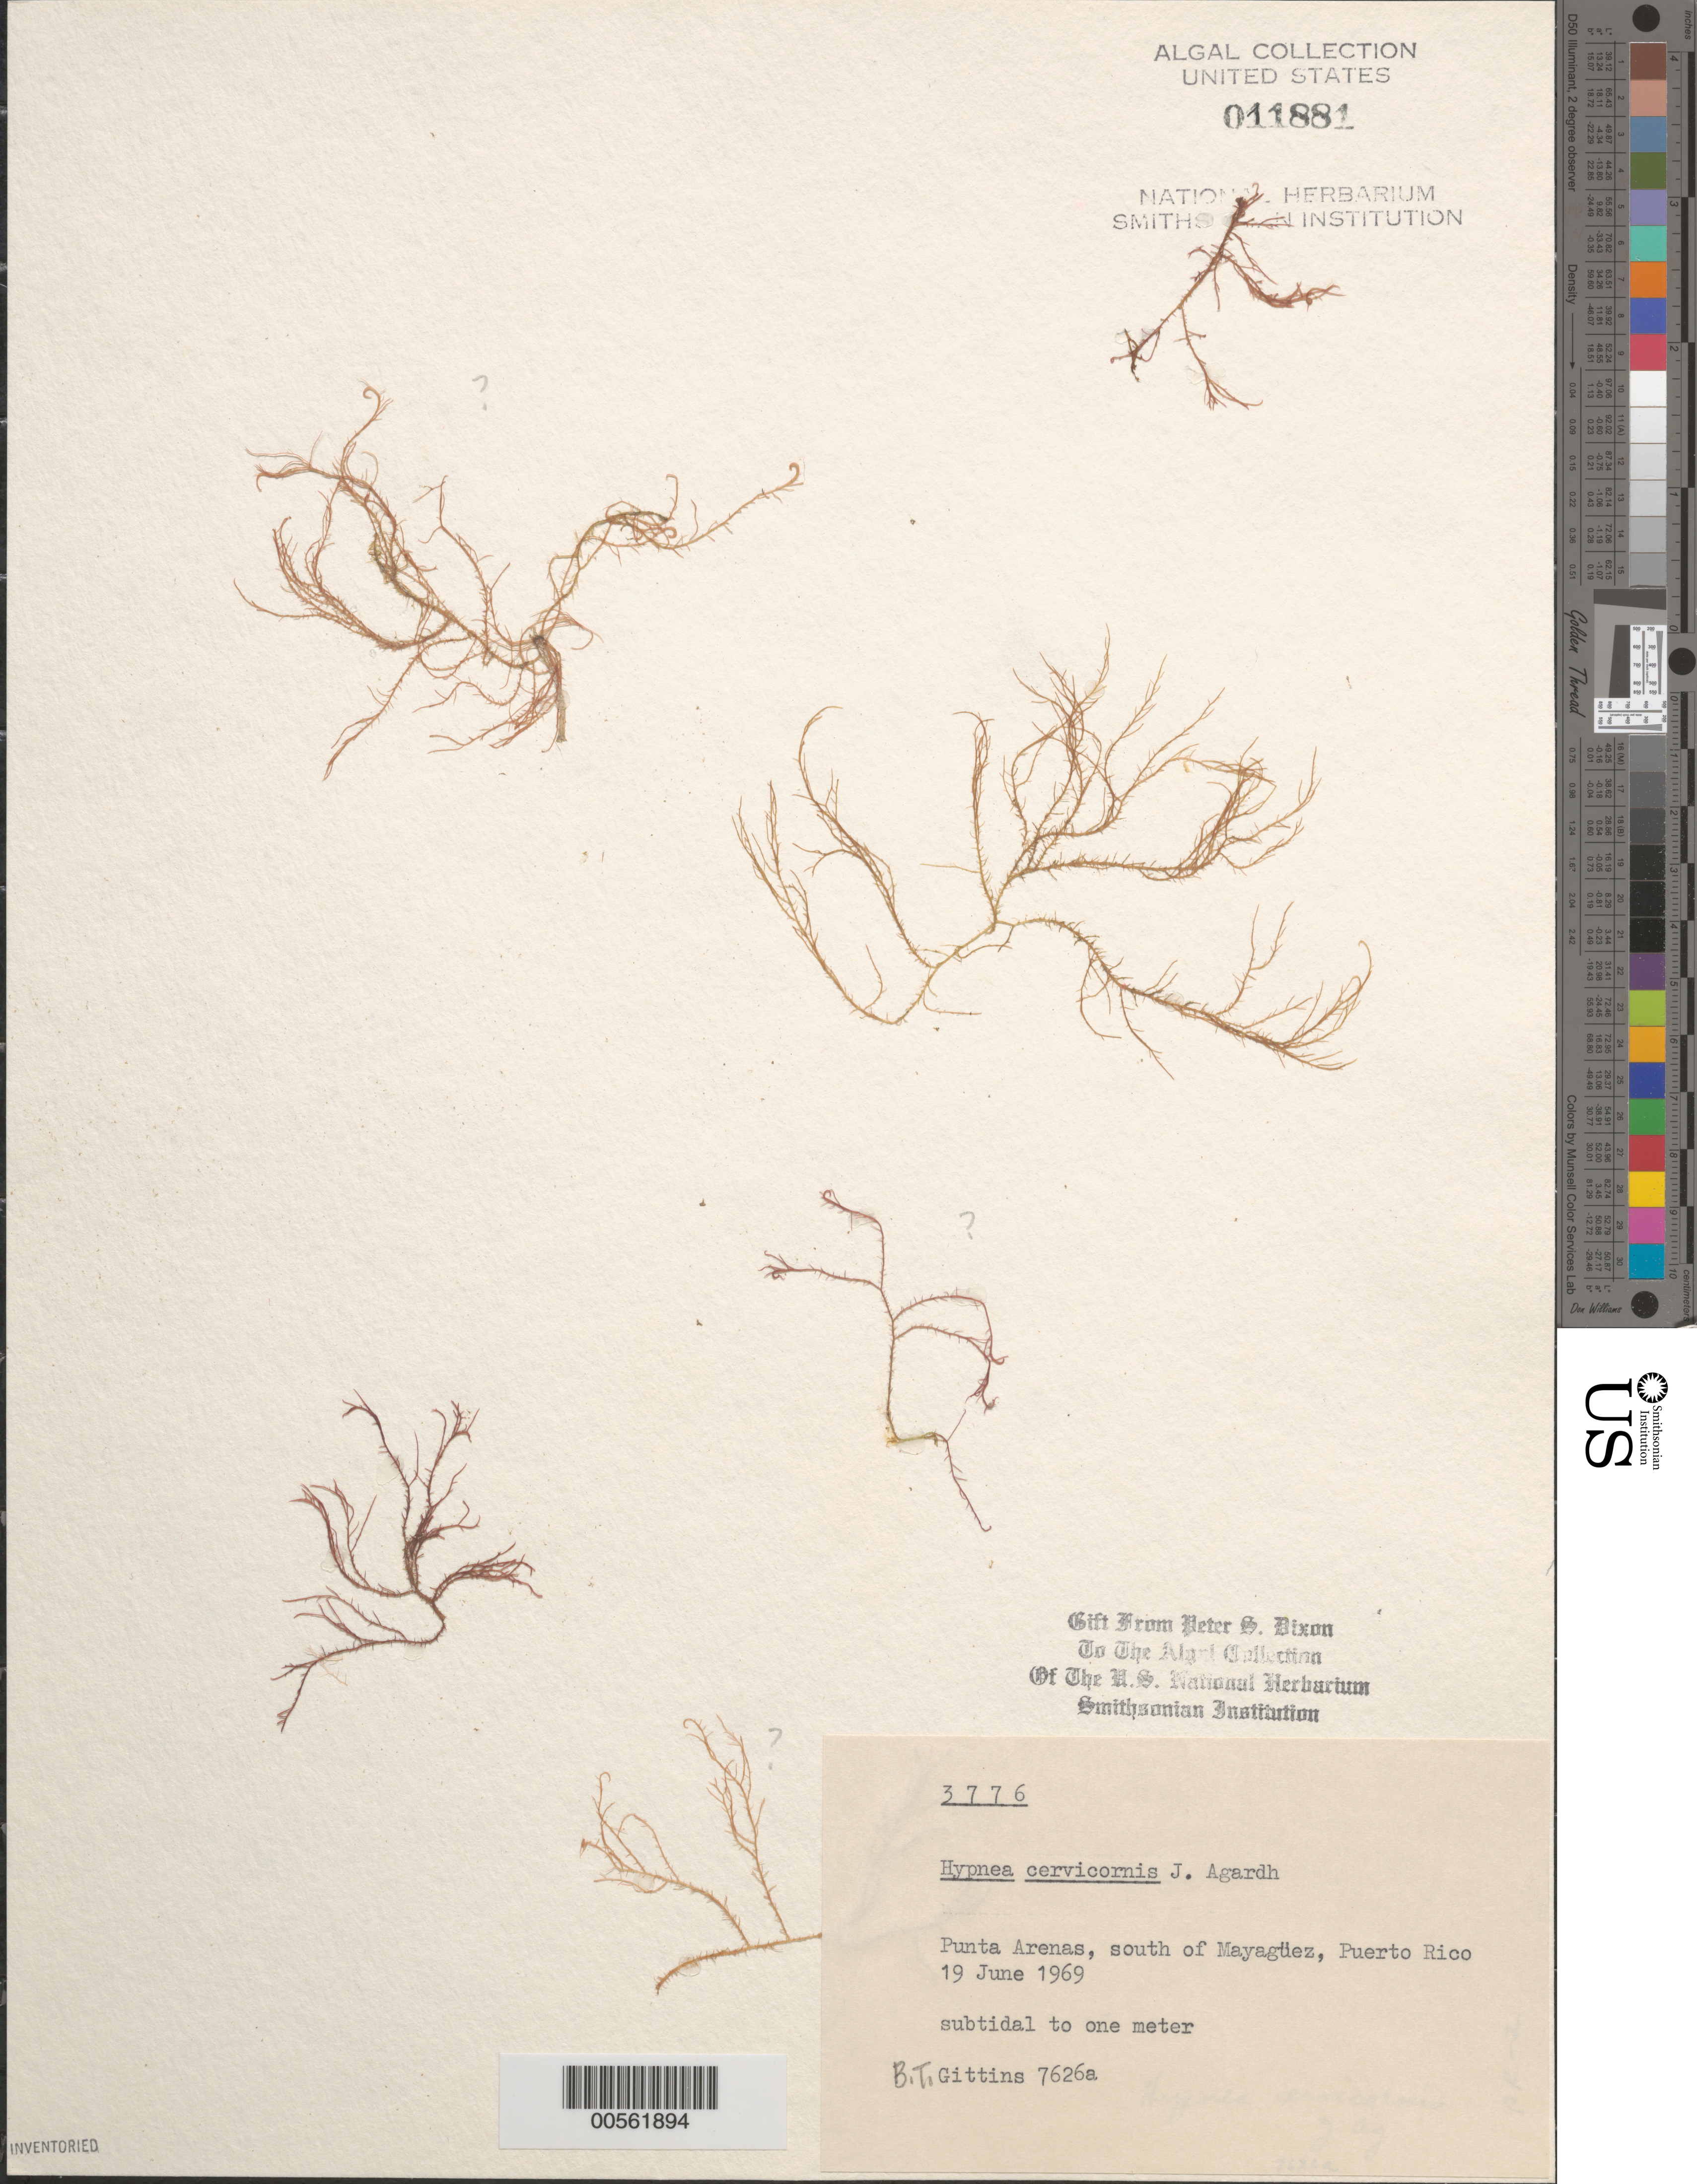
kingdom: Plantae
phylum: Rhodophyta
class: Florideophyceae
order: Gigartinales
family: Cystocloniaceae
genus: Hypnea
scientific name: Hypnea cervicornis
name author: J. Agardh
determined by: Dixon, P. S.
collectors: B. Gittins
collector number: BTG 7626a & PSD 3776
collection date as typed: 19 Jun 1969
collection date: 1969-06-19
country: Puerto Rico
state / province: Mayaguez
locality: Punta arenas, south of mayaguez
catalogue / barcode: US 11881